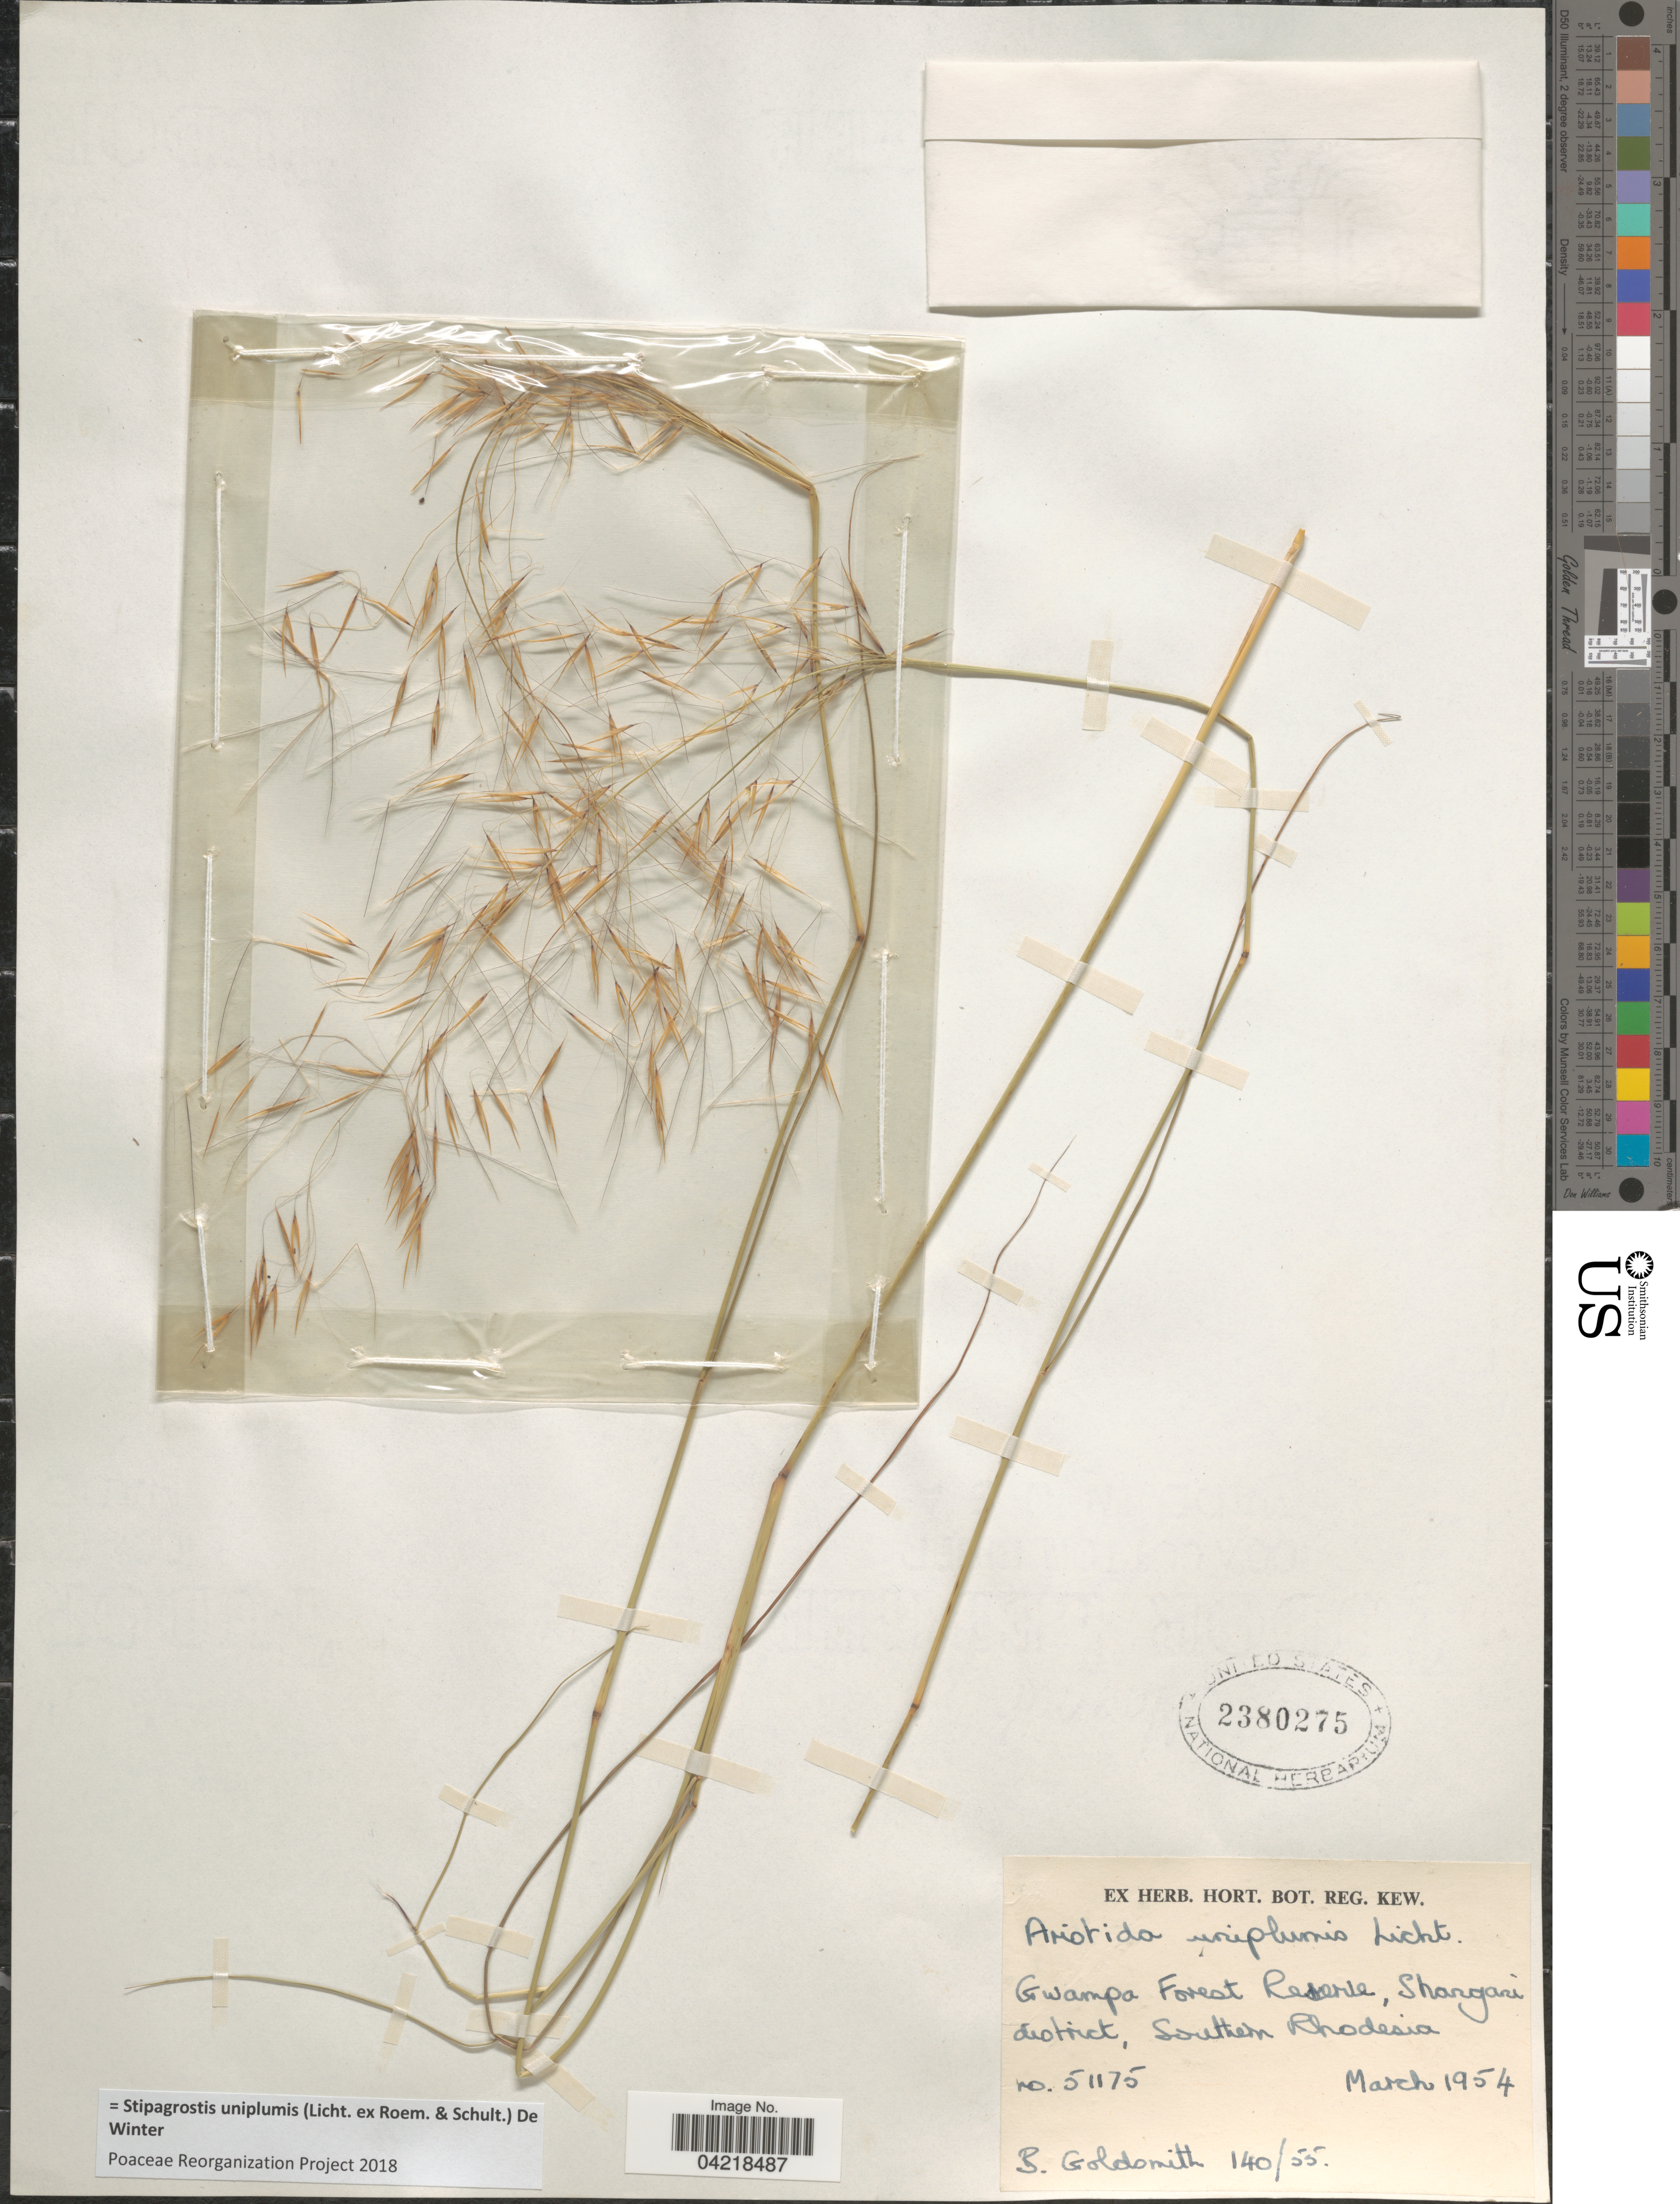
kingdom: Plantae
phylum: Tracheophyta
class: Liliopsida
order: Poales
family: Poaceae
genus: Stipagrostis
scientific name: Stipagrostis uniplumis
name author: (Licht.) De Winter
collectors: B. Goldsmith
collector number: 140/55/51175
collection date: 1954-03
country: Zimbabwe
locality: Gwampa Forest Reserve, Shangani district, Southern Rhodesia.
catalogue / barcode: US 2380275